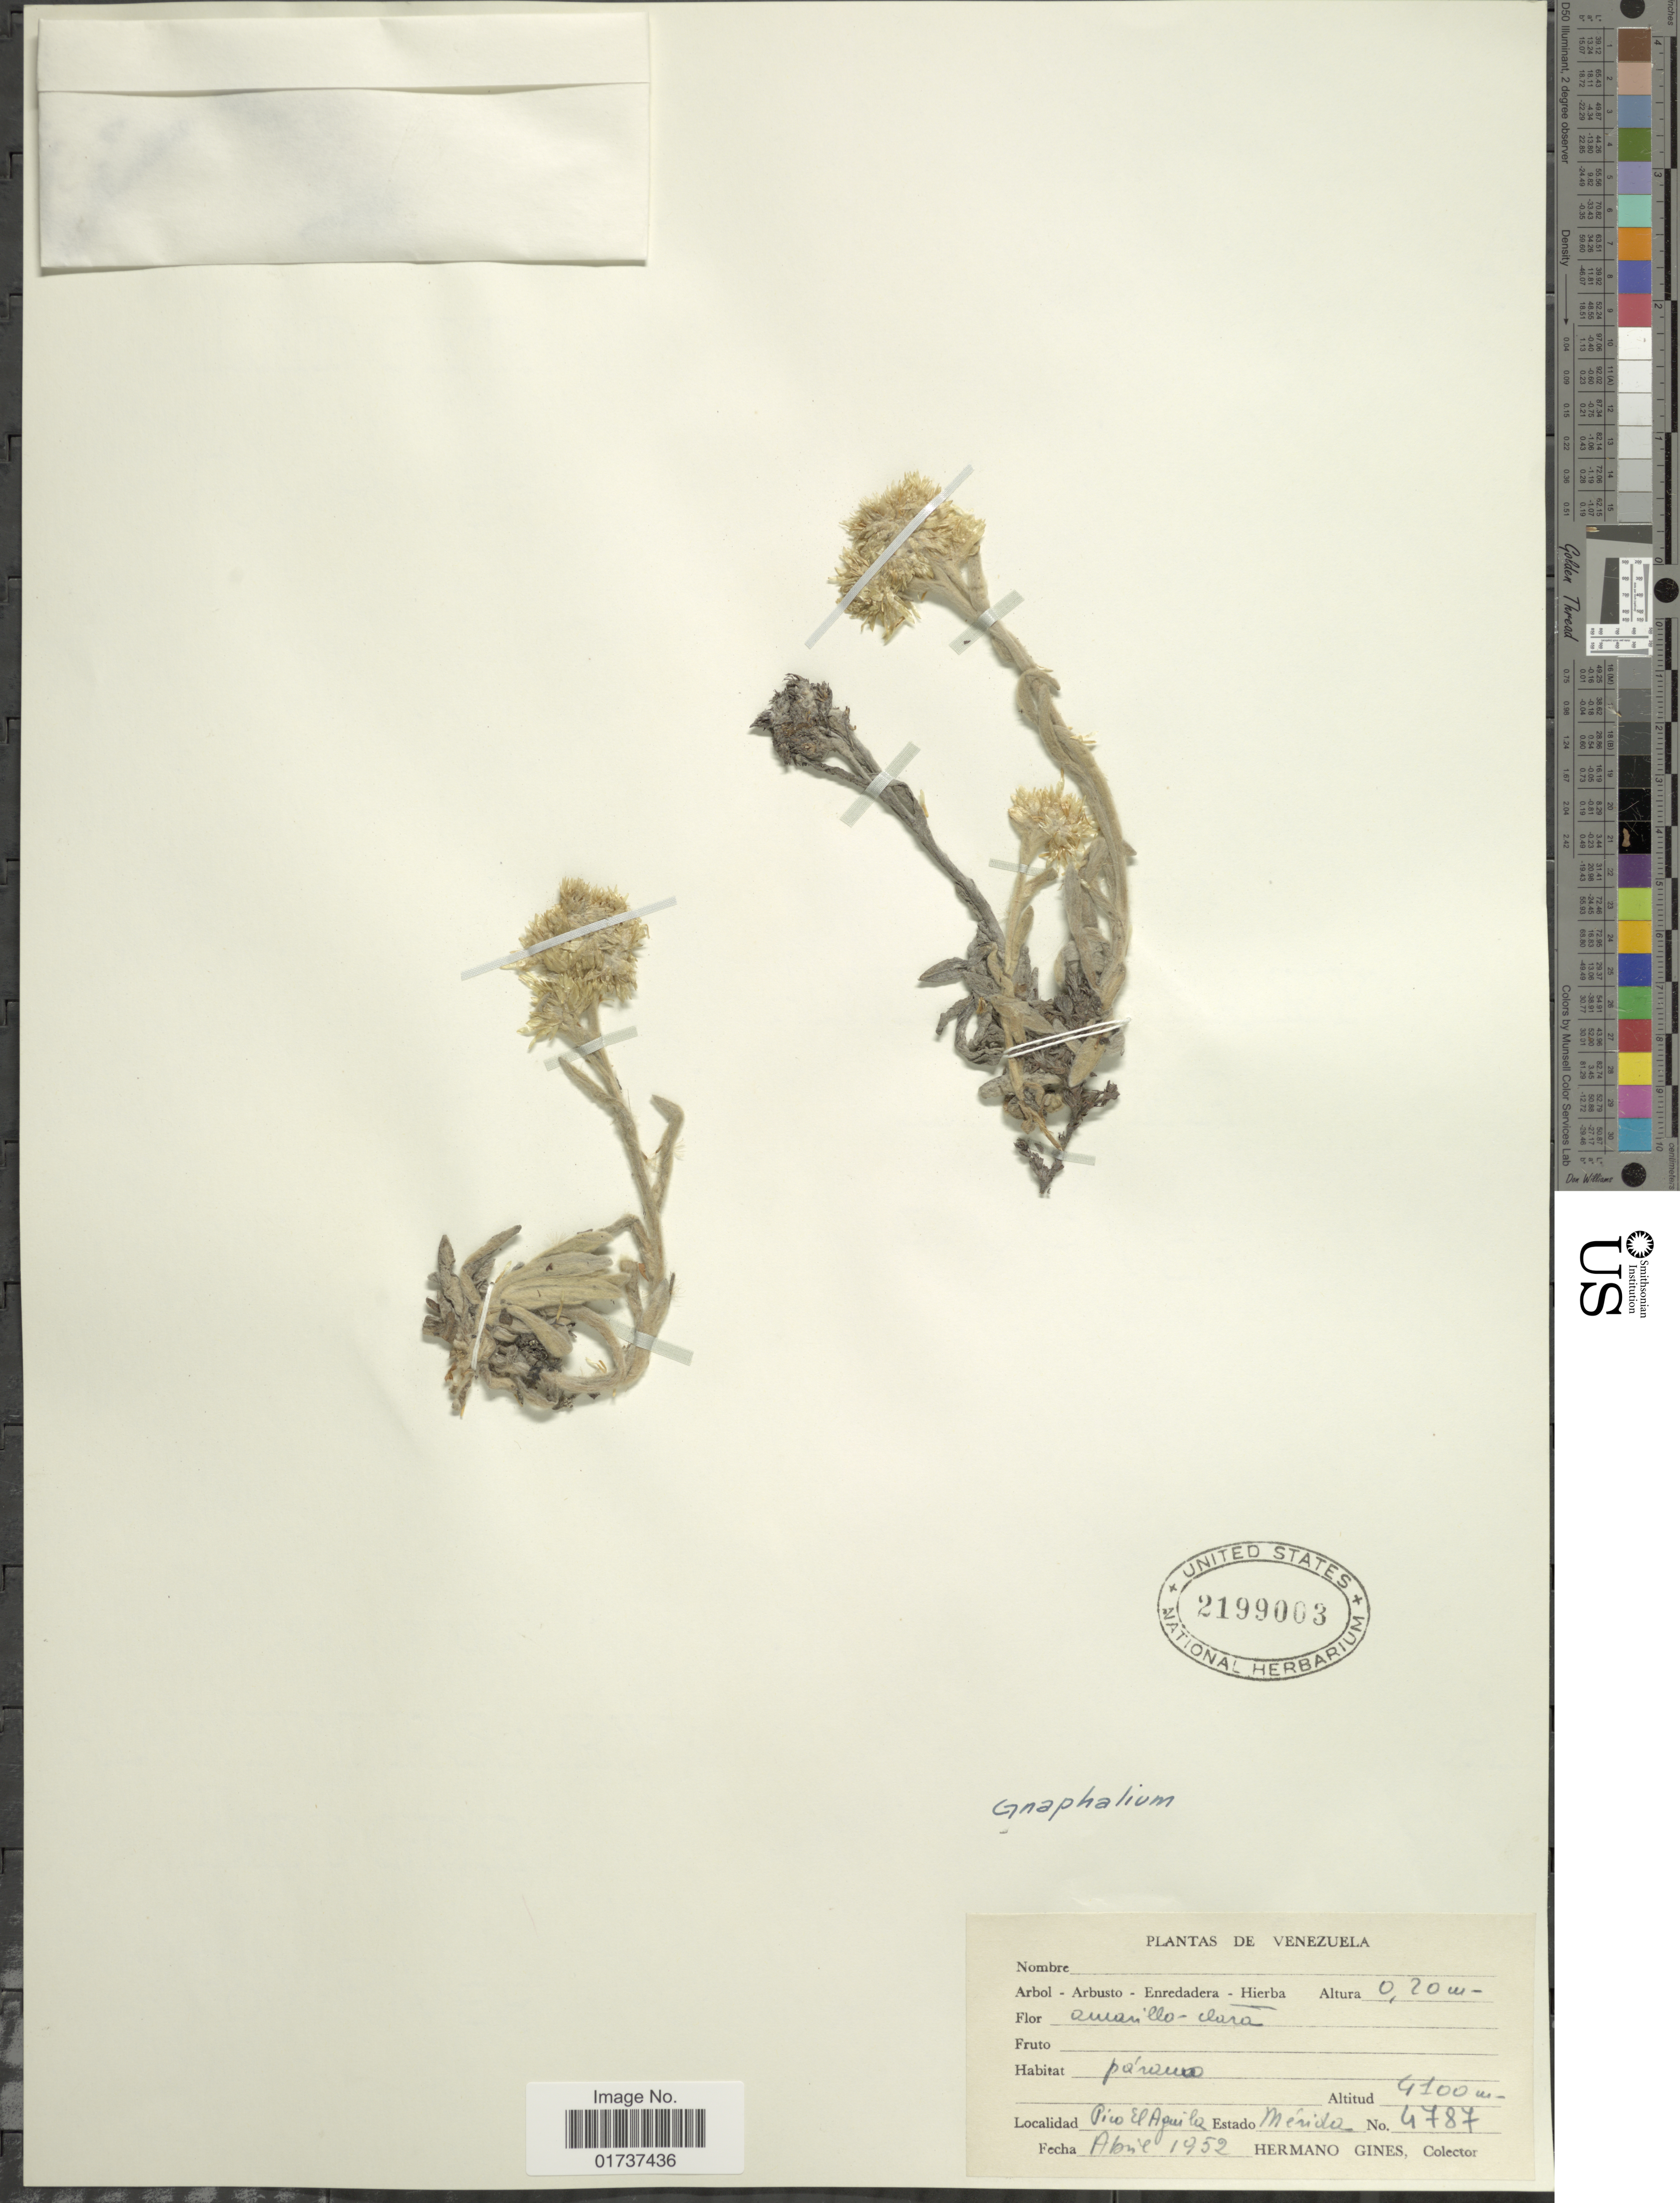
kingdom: Plantae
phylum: Tracheophyta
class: Magnoliopsida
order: Asterales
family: Asteraceae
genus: Gnaphalium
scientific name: Gnaphalium sp.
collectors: Bro. Gines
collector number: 4787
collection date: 1952-04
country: Venezuela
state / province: Mérida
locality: Pico El Aquile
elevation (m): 4100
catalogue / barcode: US 2199003